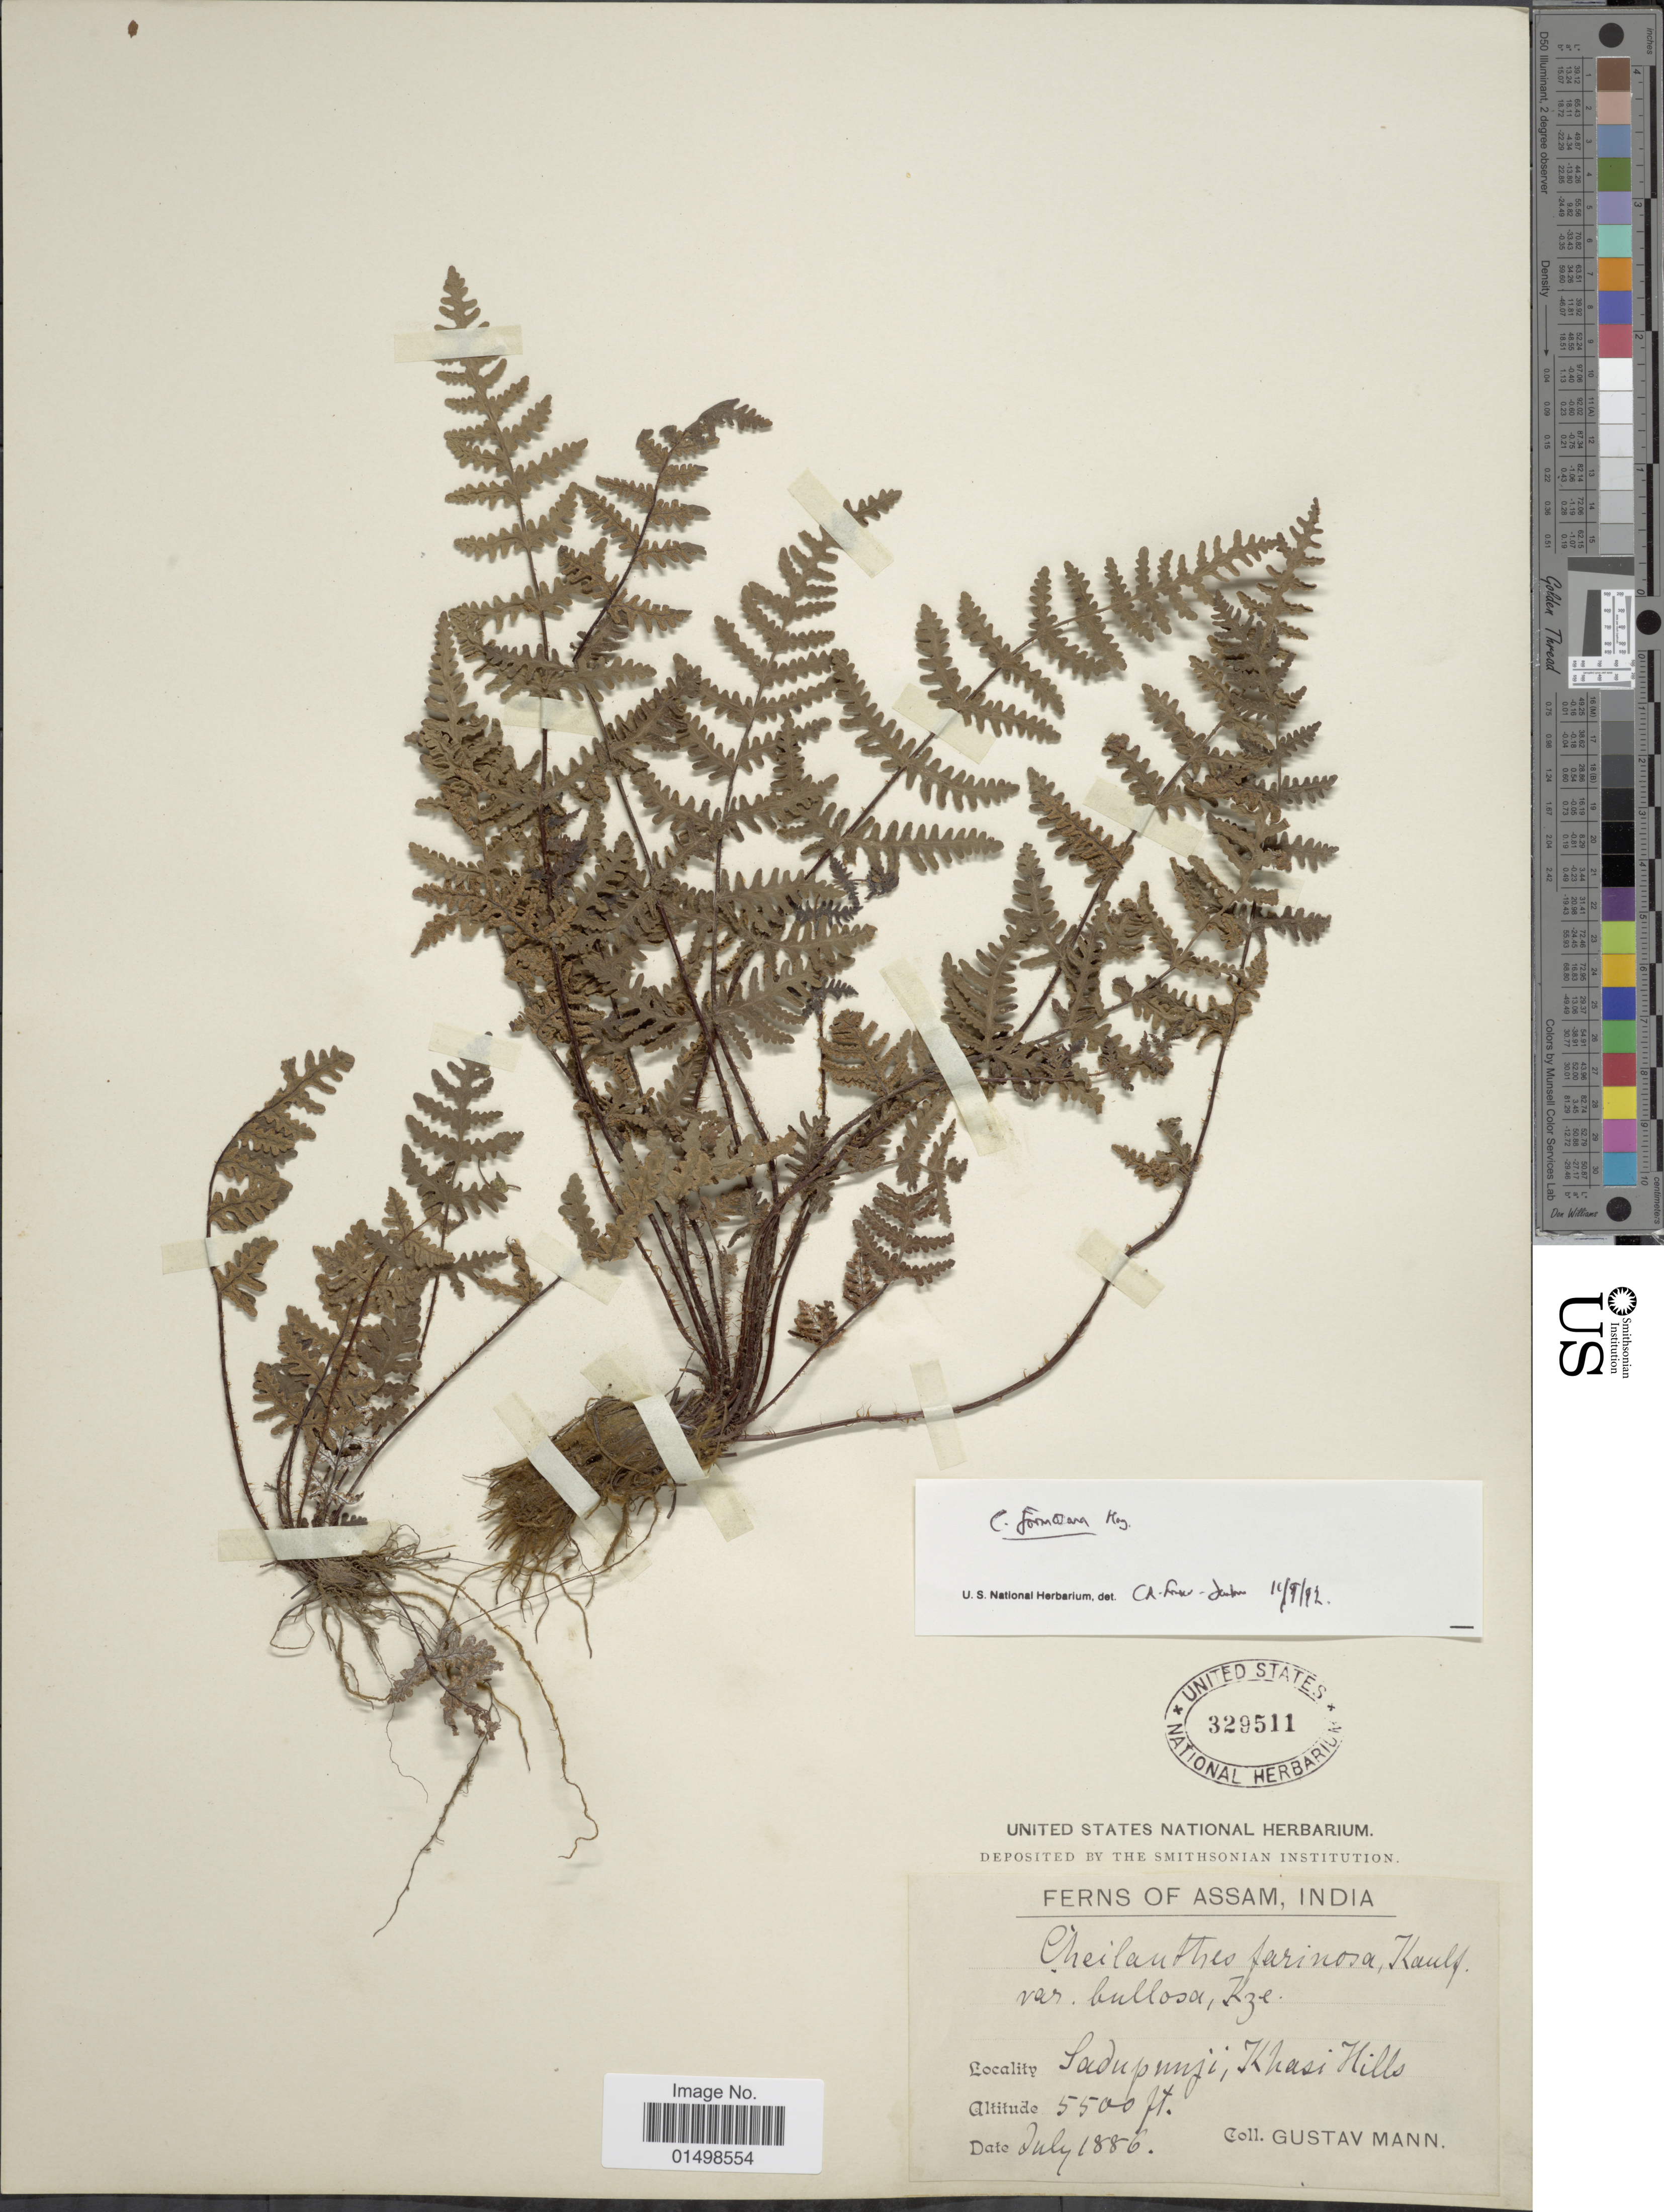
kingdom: Plantae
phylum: Tracheophyta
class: Polypodiopsida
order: Polypodiales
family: Pteridaceae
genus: Aleuritopteris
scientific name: Aleuritopteris farinosa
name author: (Forssk.) Fée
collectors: G. Mann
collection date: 1886-07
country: India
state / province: Meghalaya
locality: Assam. Sadupunji, Khasi Hills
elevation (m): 1676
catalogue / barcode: US 329511